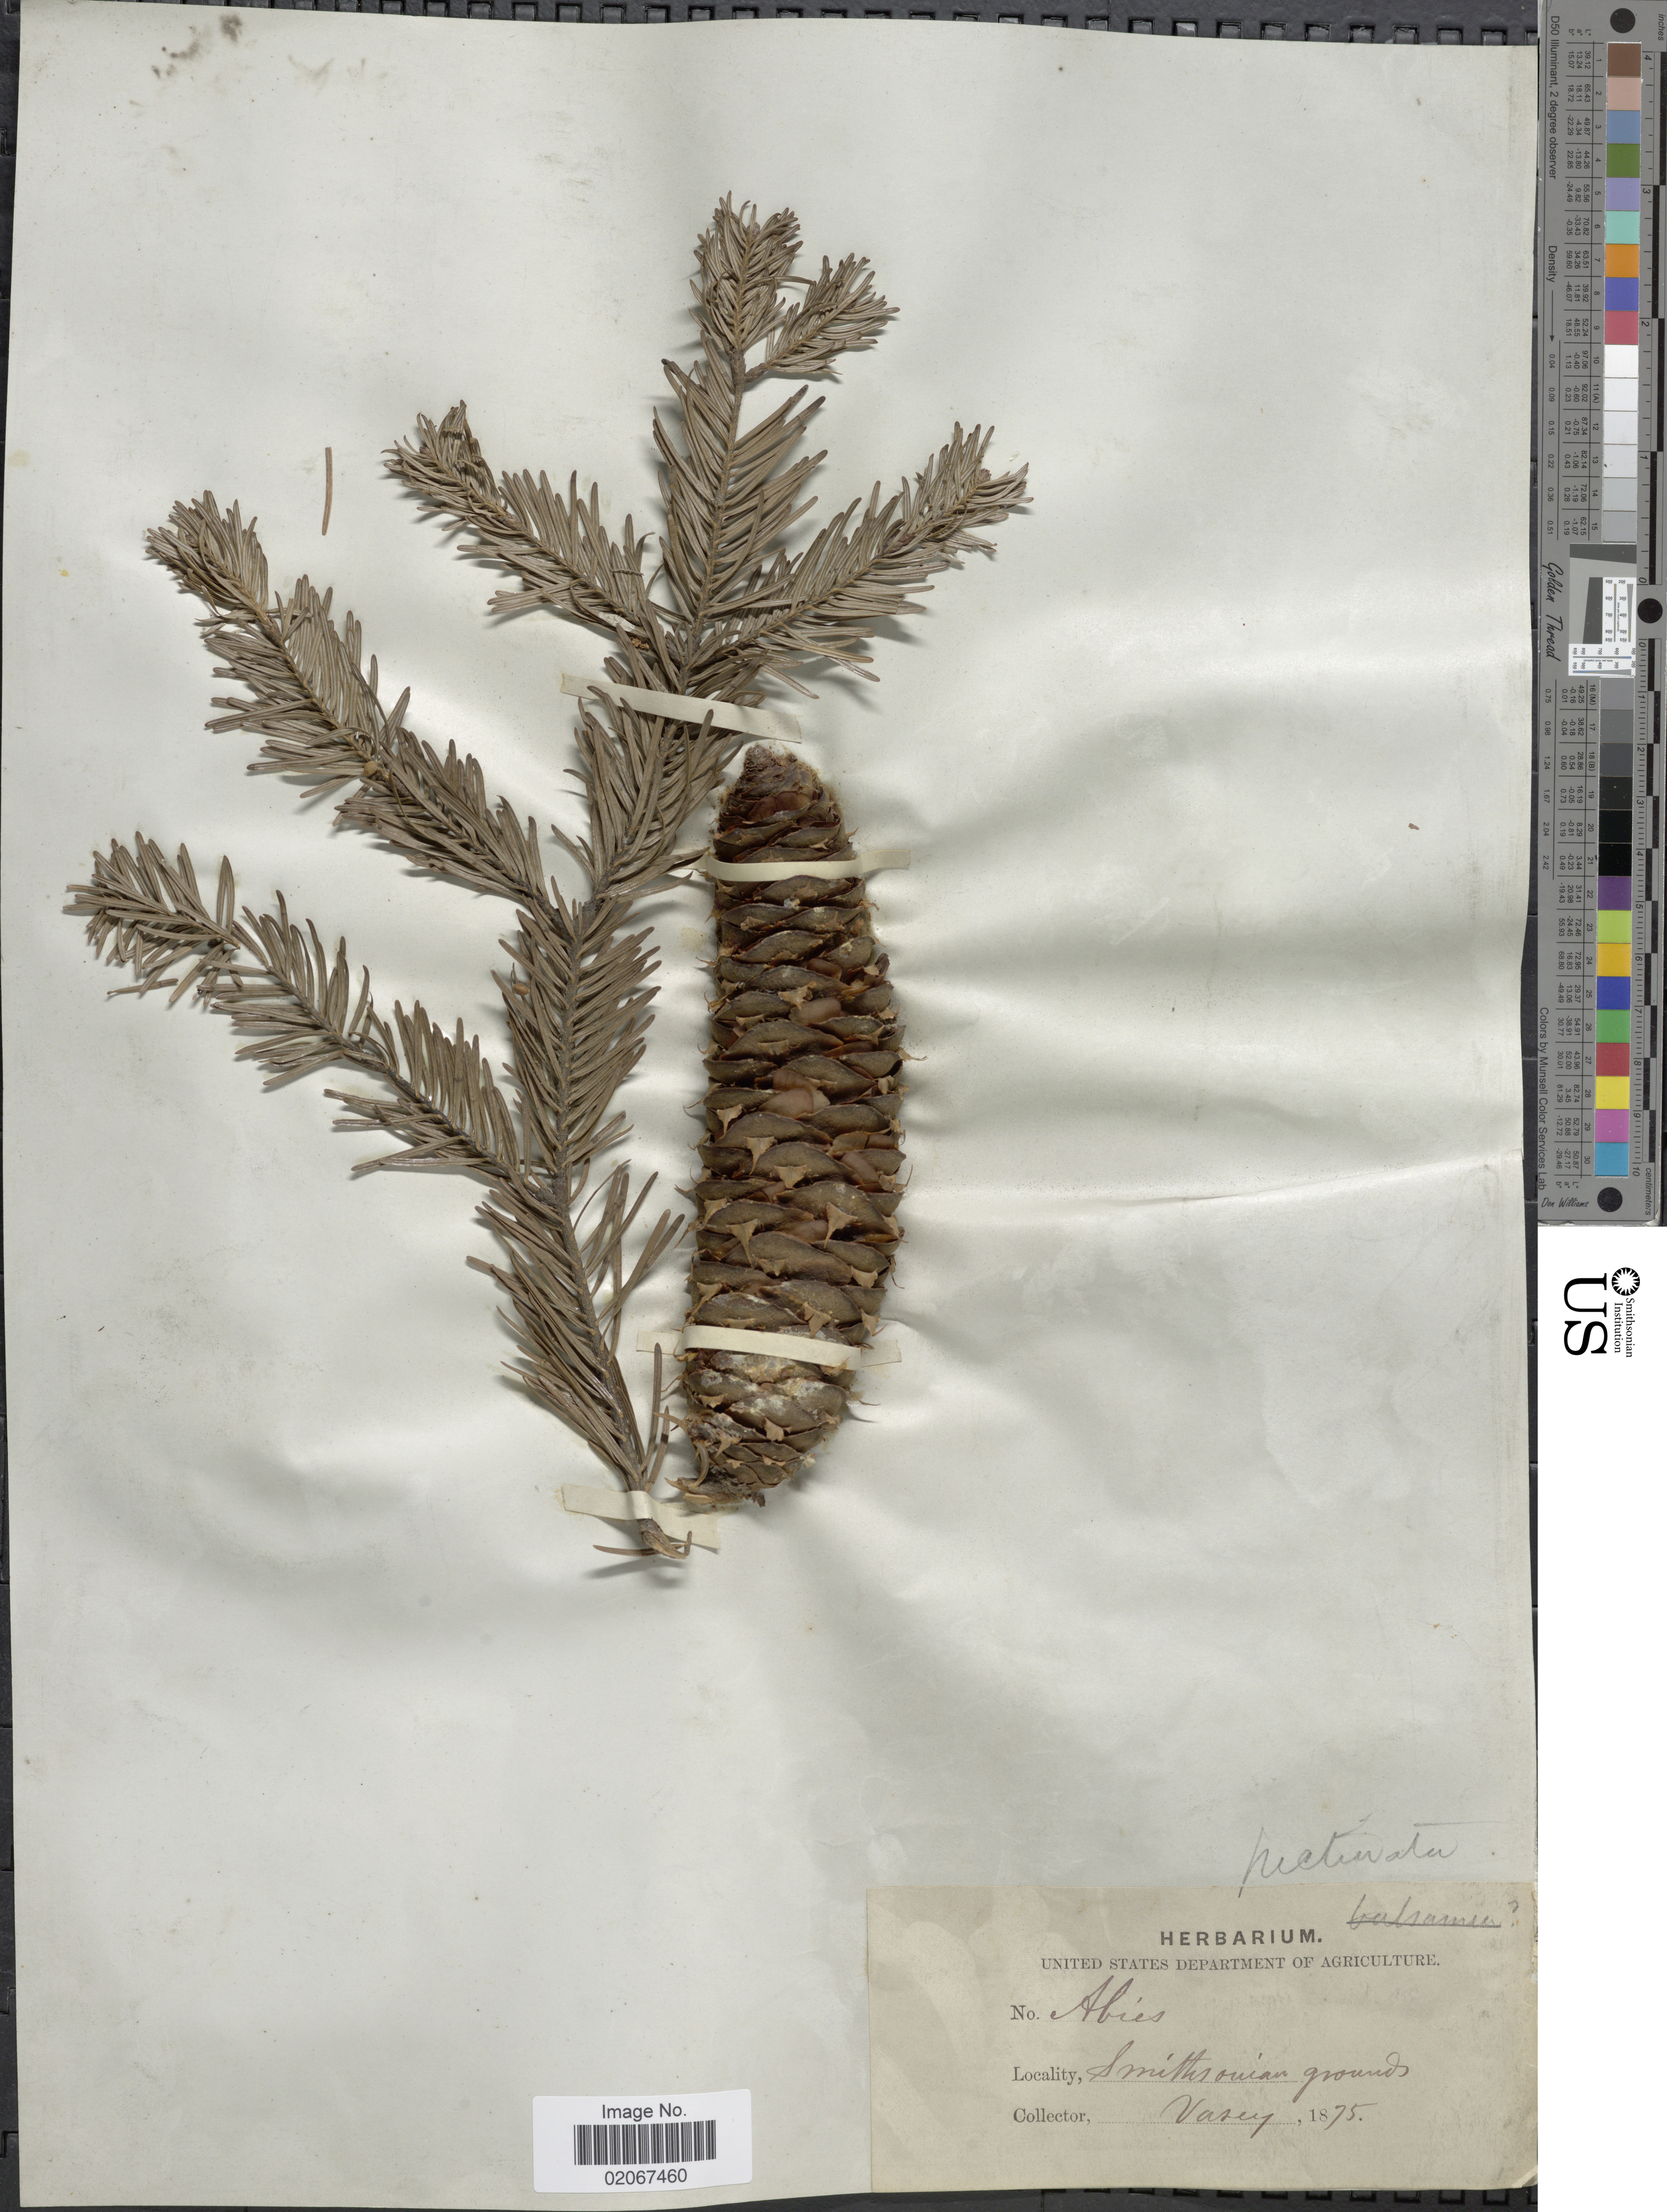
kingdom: Plantae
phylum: Tracheophyta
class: Pinopsida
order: Pinales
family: Pinaceae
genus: Abies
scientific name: Abies pectinata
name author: (Lam.) DC.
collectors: Vasey, --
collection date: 1875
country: United States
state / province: District of Columbia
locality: Smithsonian grounds.